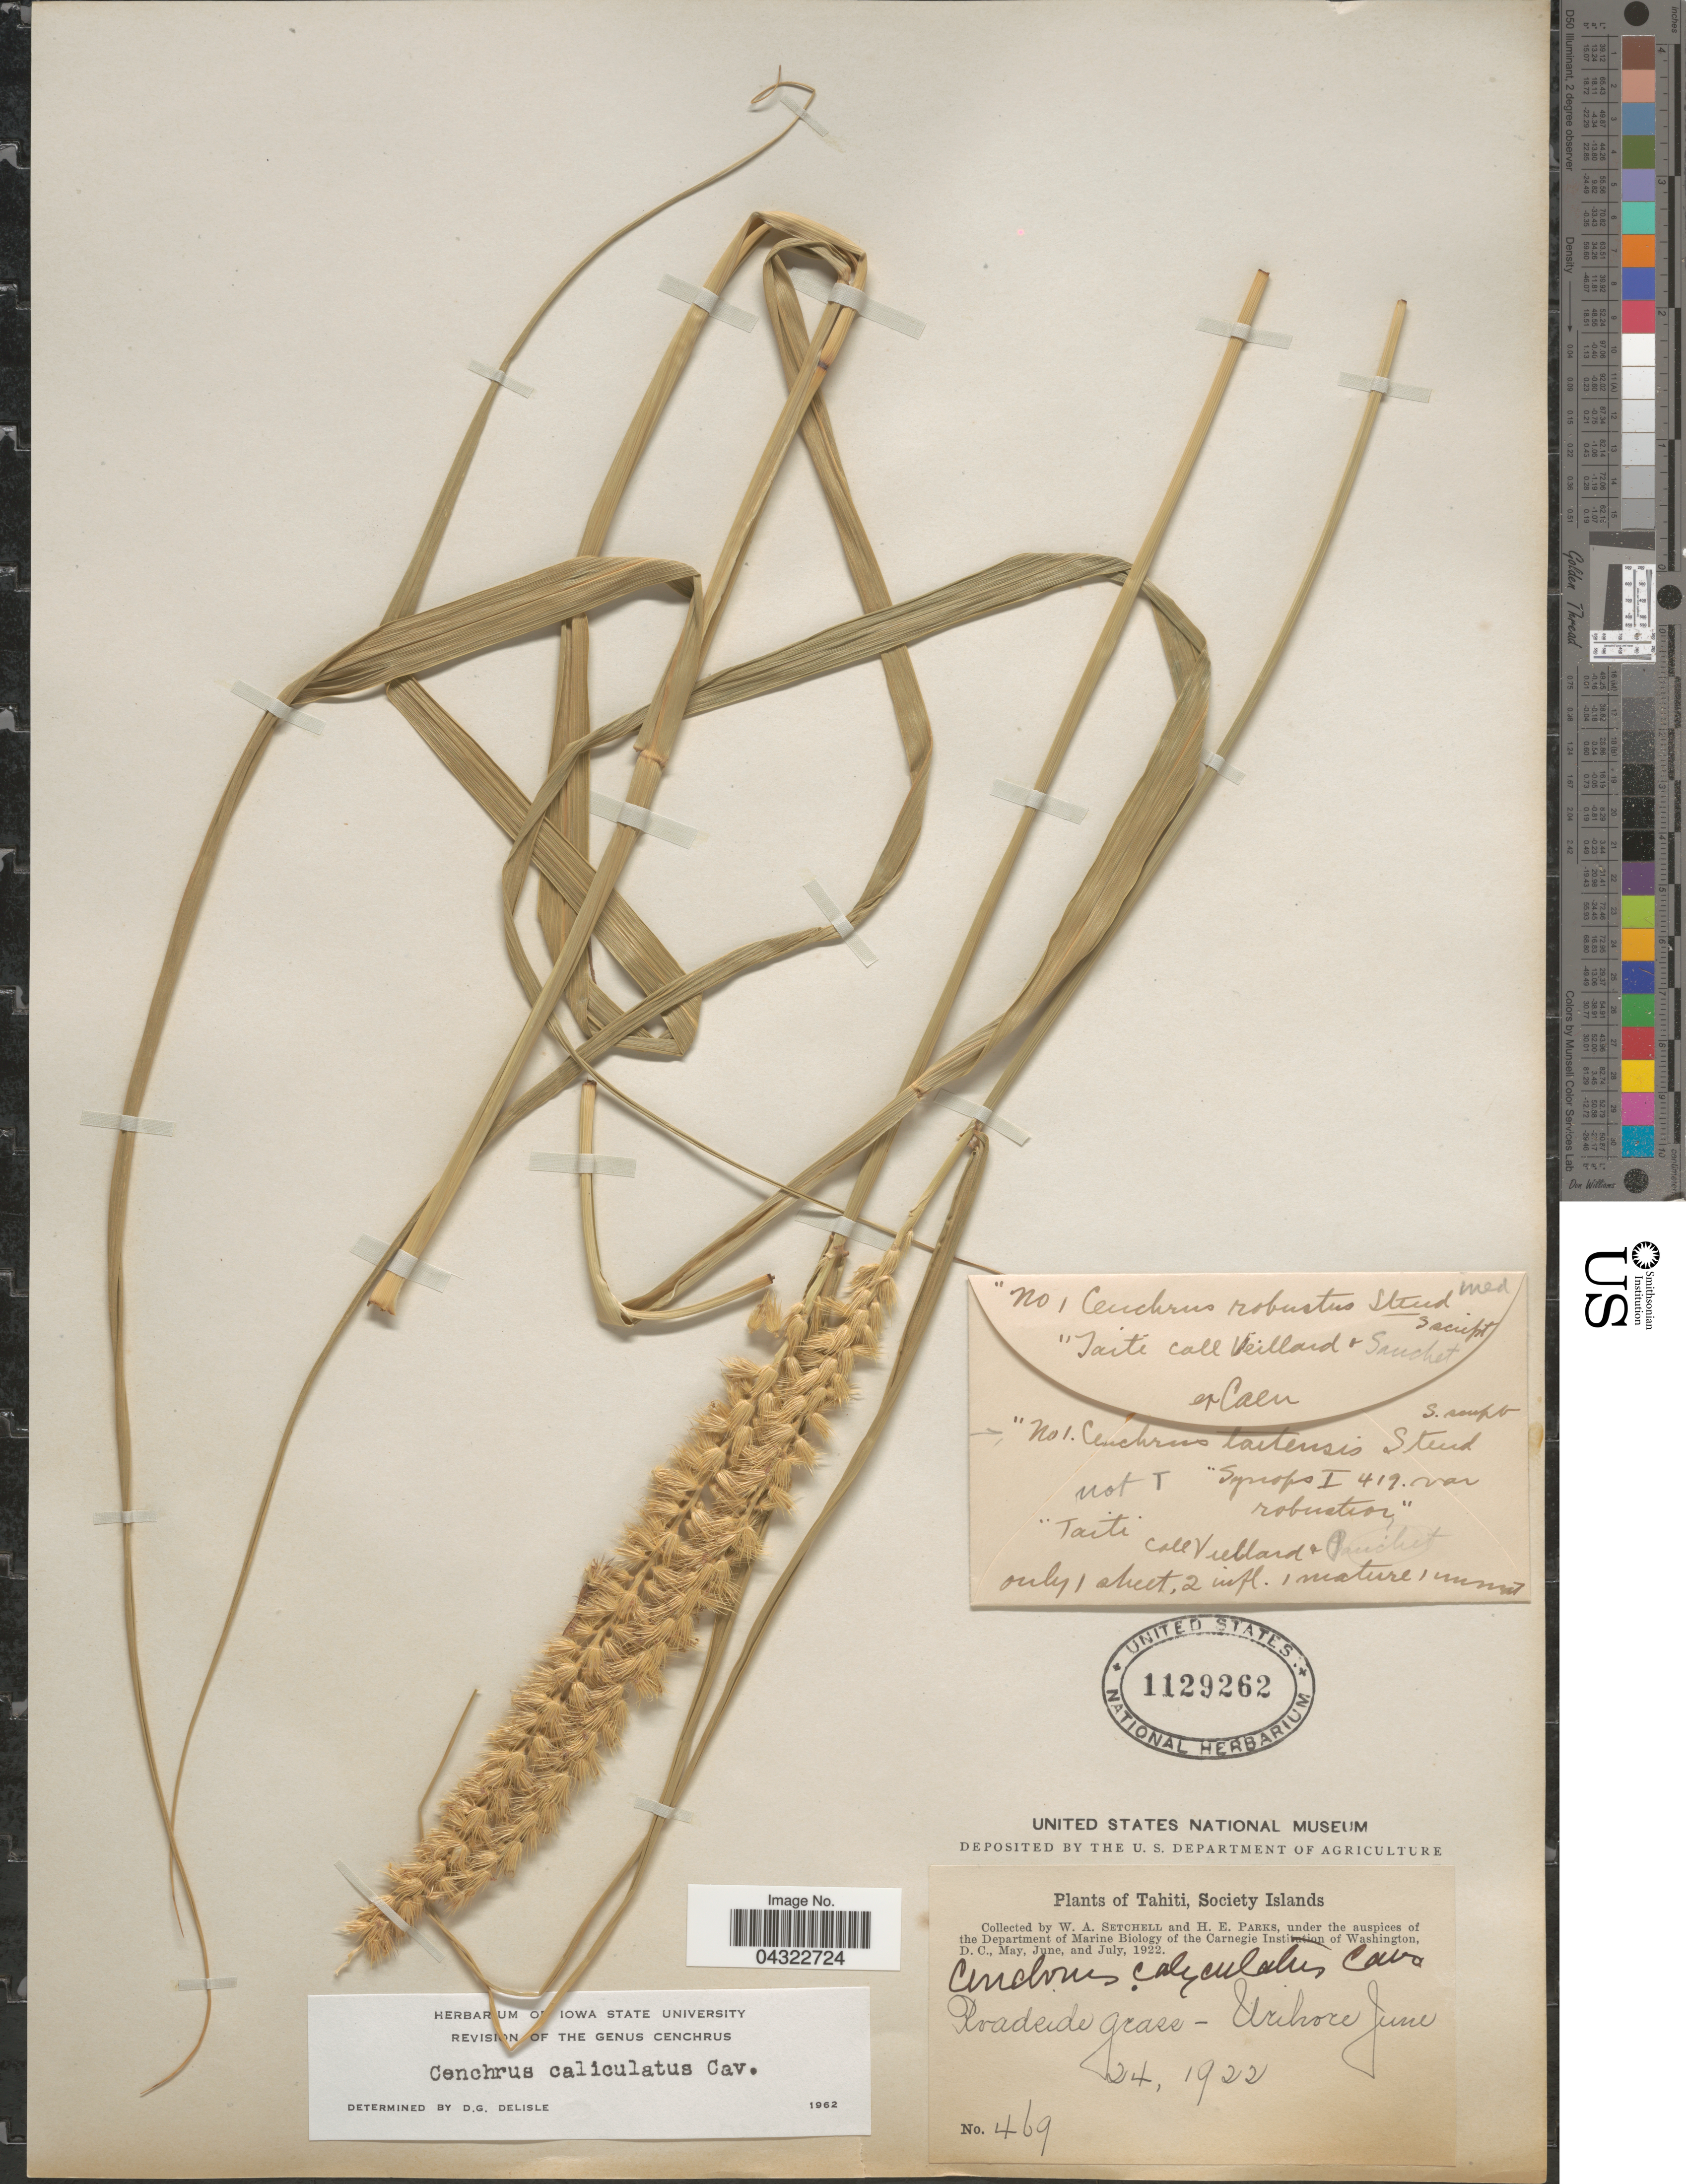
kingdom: Plantae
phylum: Tracheophyta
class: Liliopsida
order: Poales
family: Poaceae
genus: Cenchrus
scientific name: Cenchrus caliculatus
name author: Cav.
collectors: W. Setchell & H. E. Parks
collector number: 469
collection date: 1922-06-24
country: French Polynesia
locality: Tahiti, Society Islands. Roadside grass - Urihore.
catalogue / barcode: US 1129262